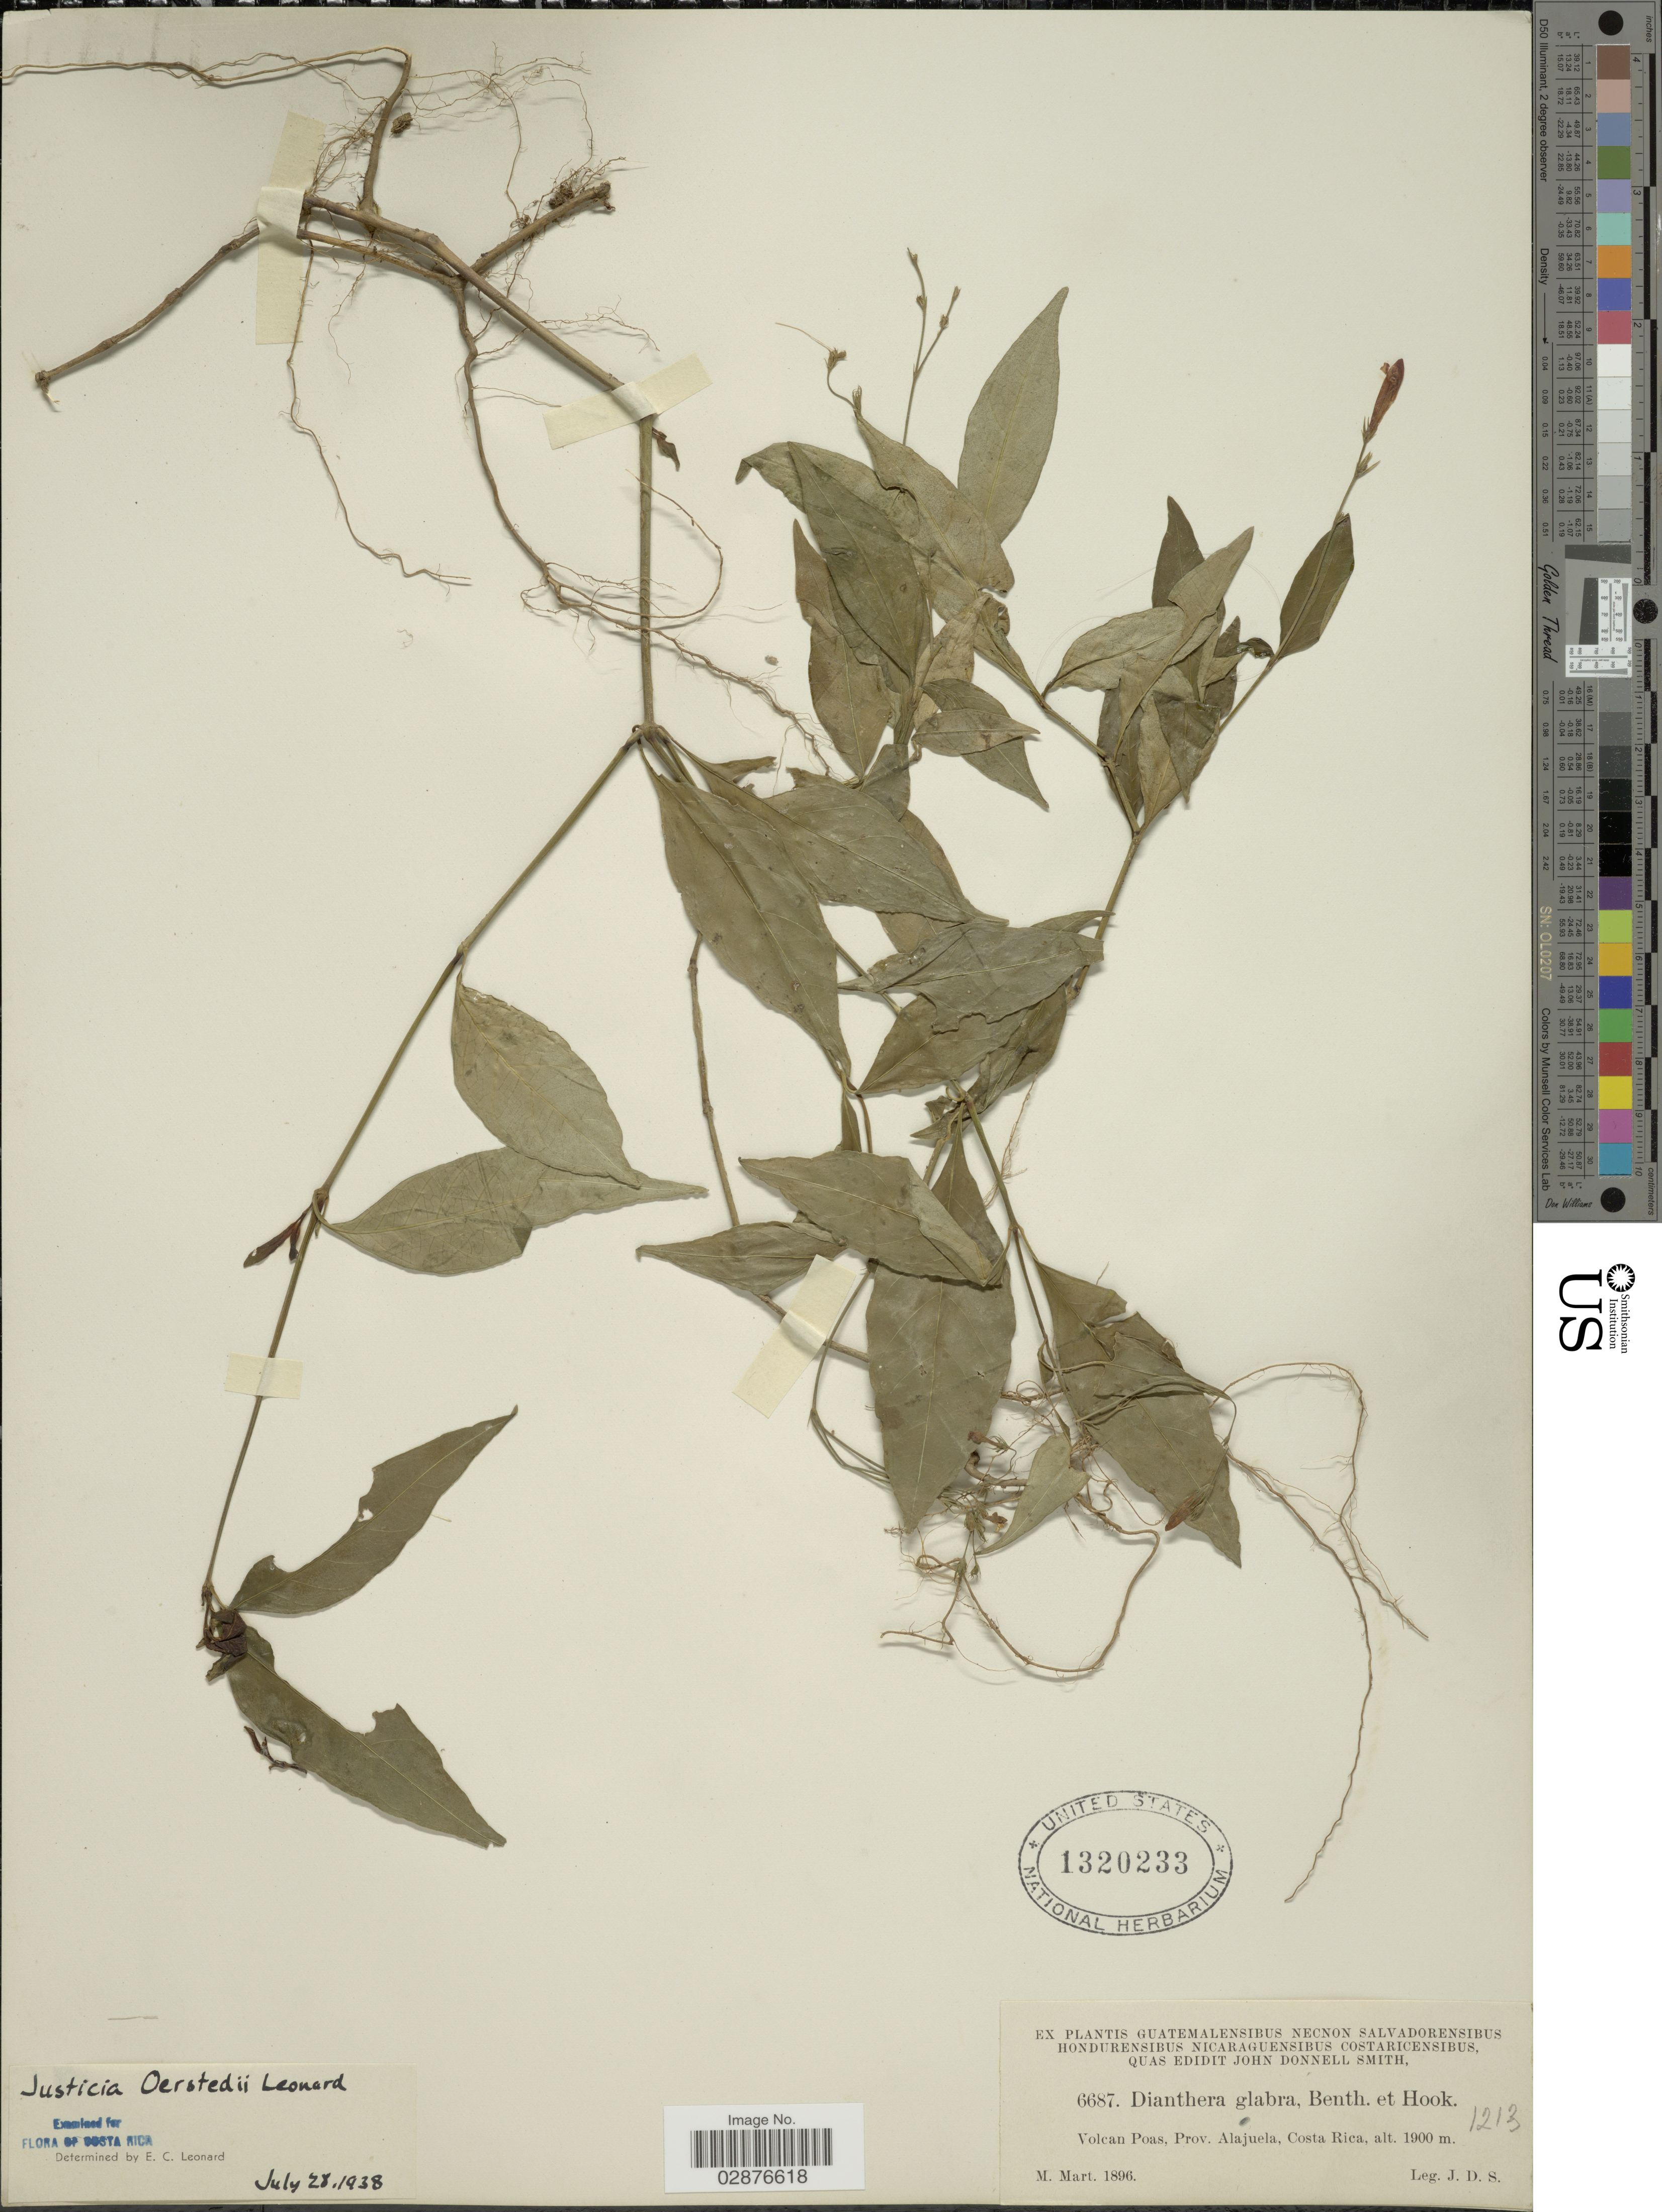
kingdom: Plantae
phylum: Tracheophyta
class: Magnoliopsida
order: Lamiales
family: Acanthaceae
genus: Justicia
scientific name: Justicia oerstedii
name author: Leonard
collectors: J. Donnell Smith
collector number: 6687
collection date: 1896-03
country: Costa Rica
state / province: Alajuela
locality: Volcan Poas.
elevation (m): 1900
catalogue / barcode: US 1320233